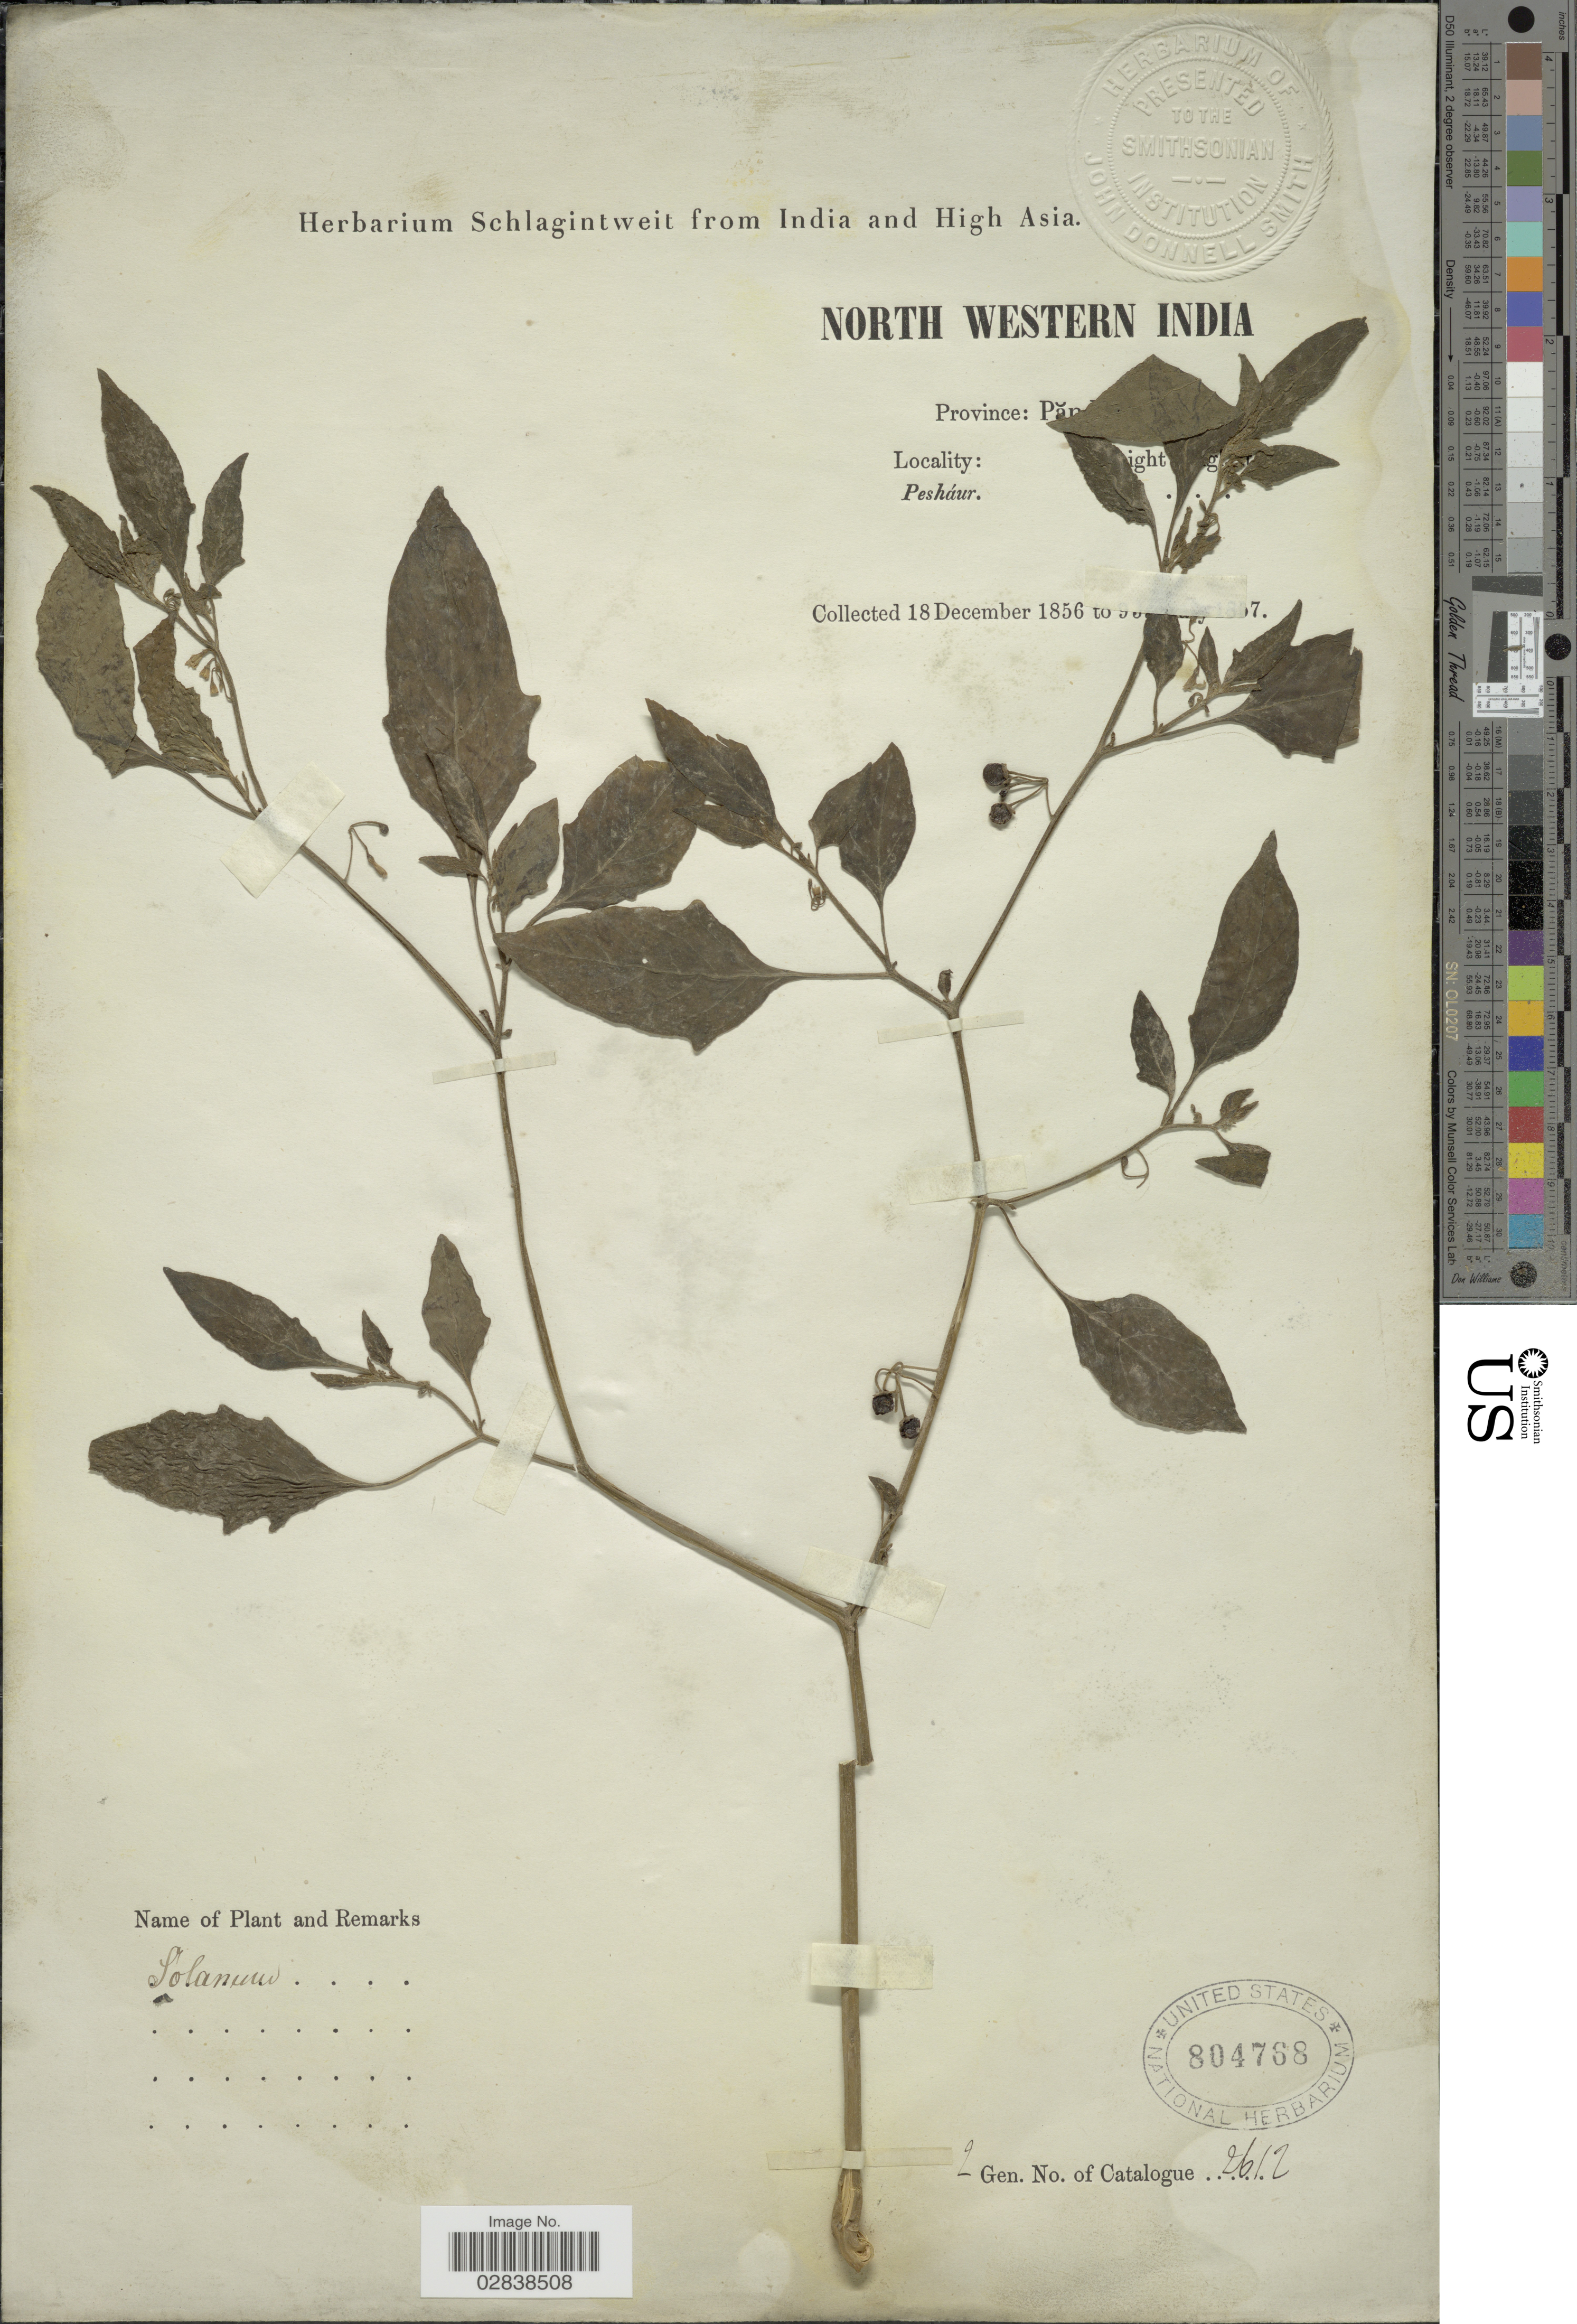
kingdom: Plantae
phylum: Tracheophyta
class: Magnoliopsida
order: Solanales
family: Solanaceae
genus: Solanum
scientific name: Solanum nigrum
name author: L.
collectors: ex herb. Schlagintweit from India and High Asia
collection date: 1856-12-18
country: India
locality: North Western India, Province: Pa [illegible text]. Pesháur.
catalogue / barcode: US 804768